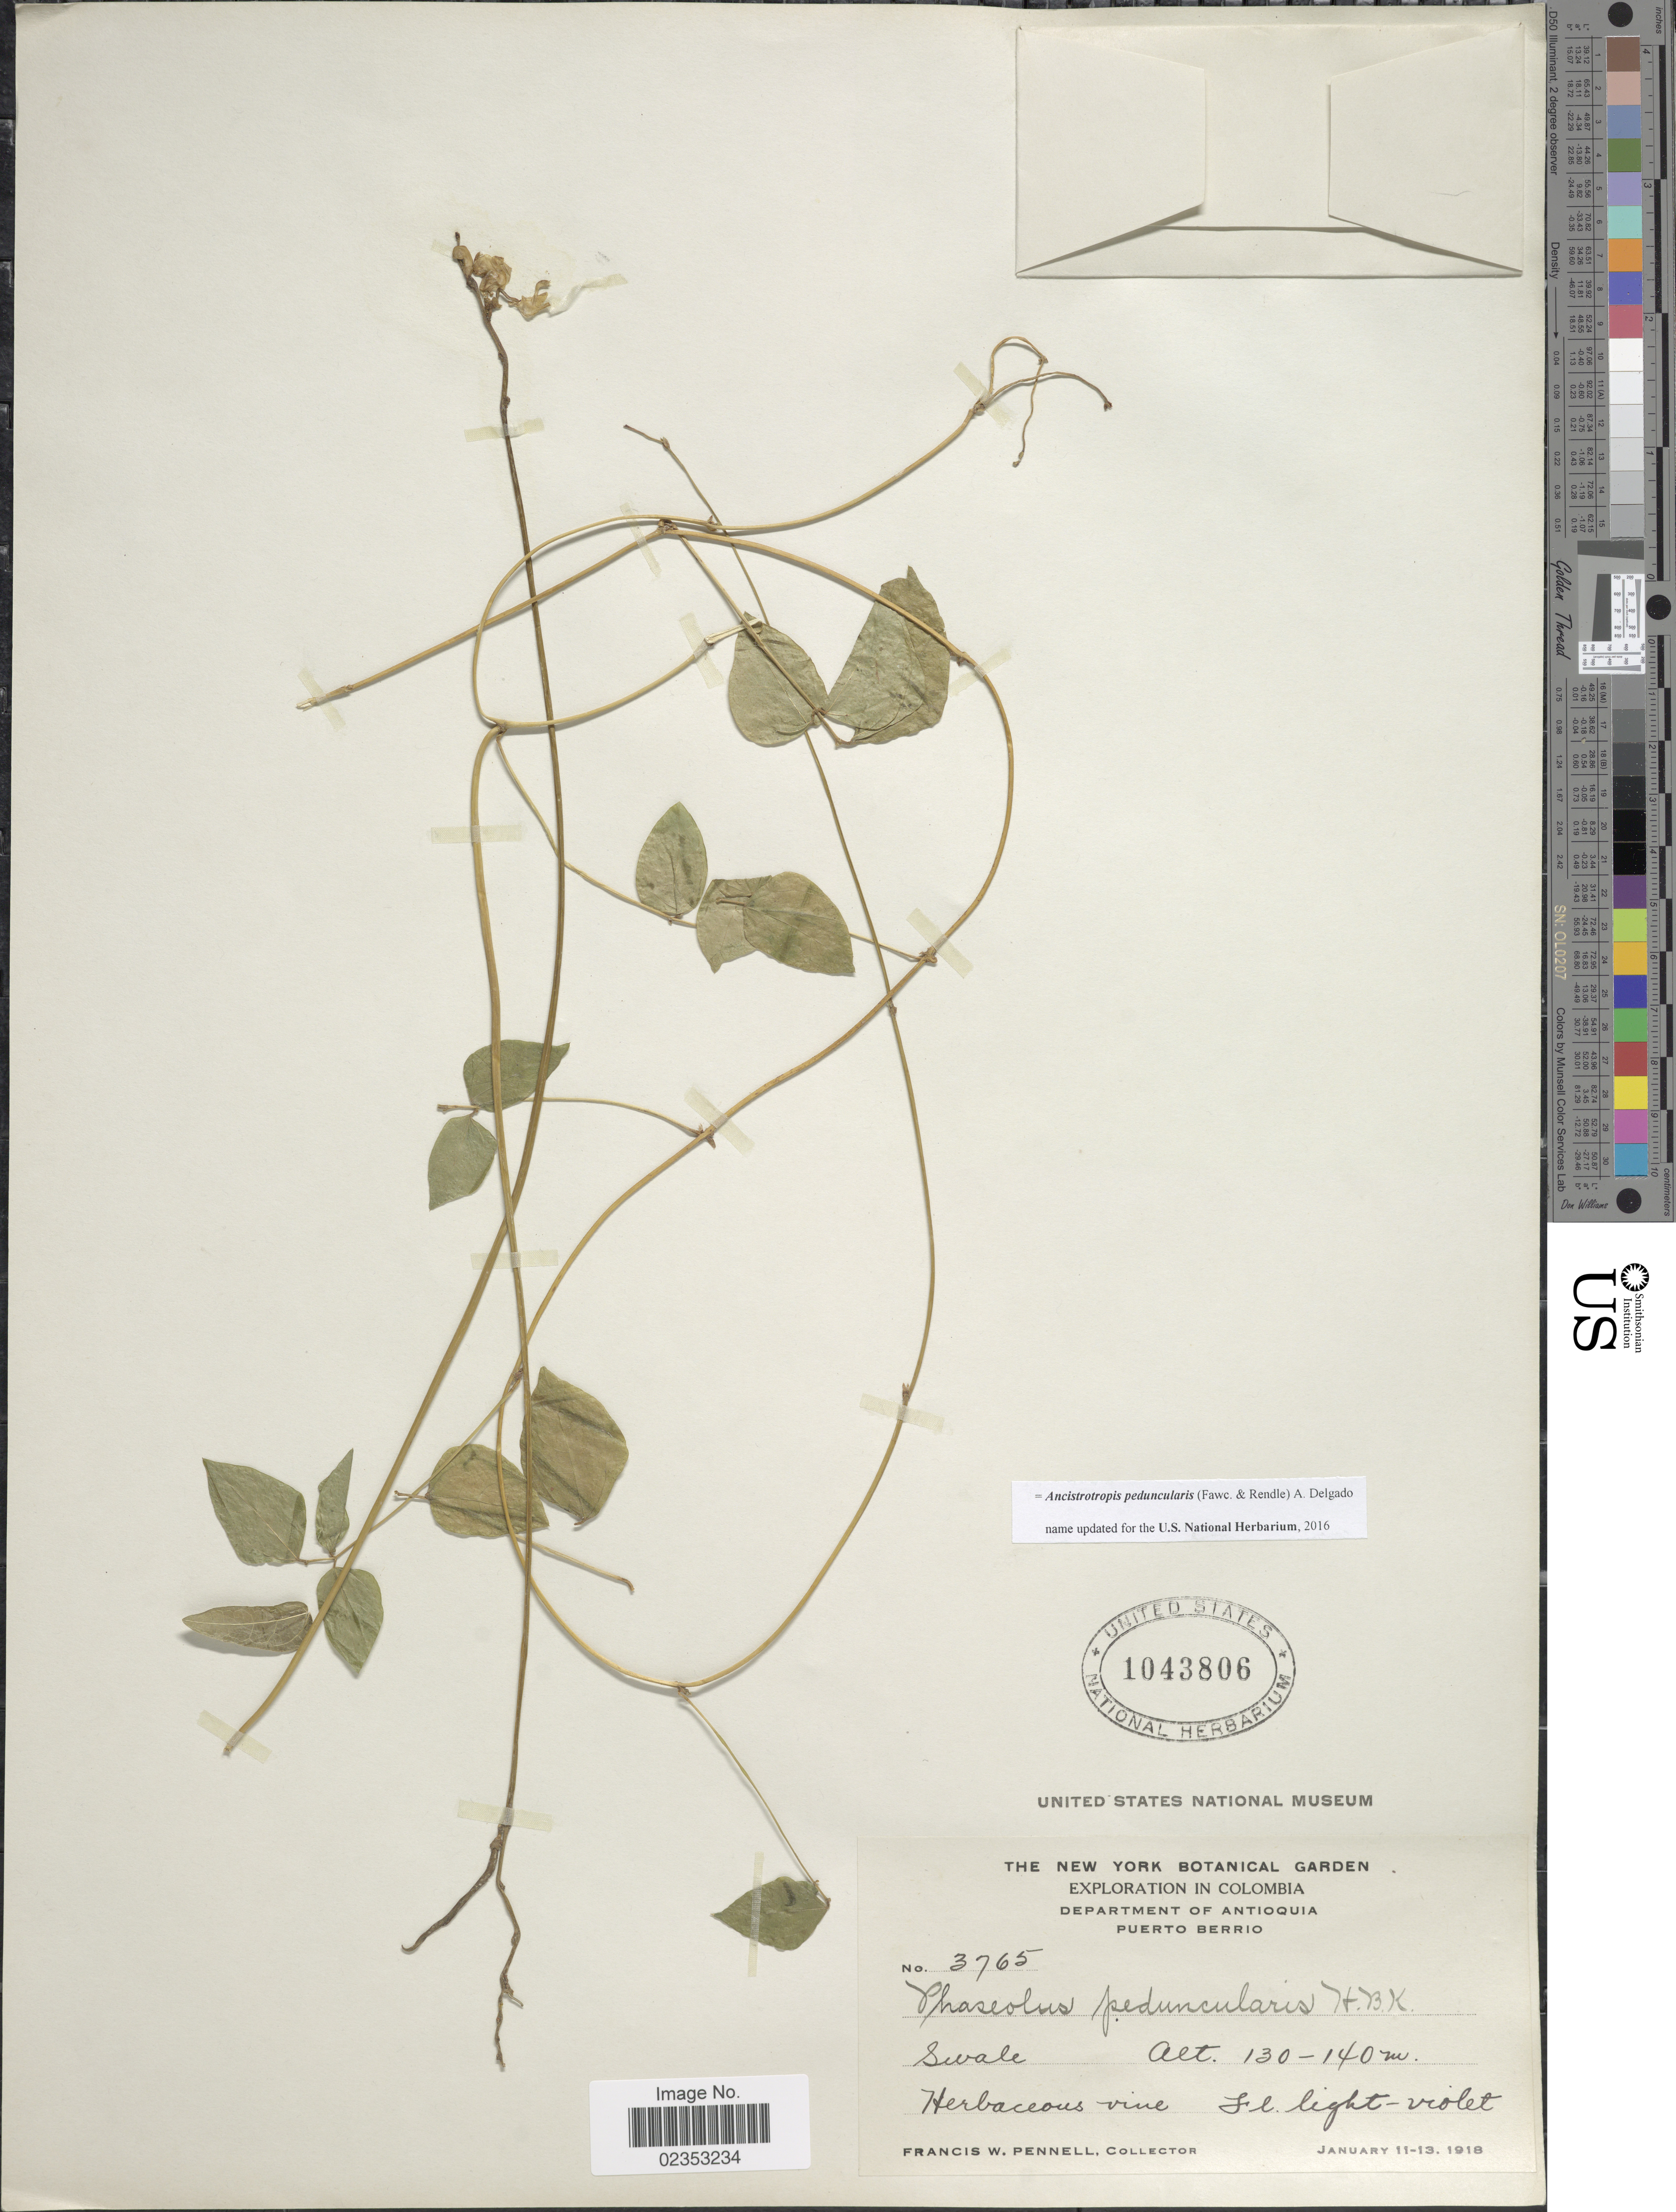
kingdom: Plantae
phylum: Tracheophyta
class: Magnoliopsida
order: Fabales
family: Fabaceae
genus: Ancistrotropis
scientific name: Ancistrotropis peduncularis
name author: (Fawc. & Rendle) A. Delgado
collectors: F. W. Pennell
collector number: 3765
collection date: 1918-01-11/1918-01-13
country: Colombia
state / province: Antioquia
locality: Puerto Berrio. Swale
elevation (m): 130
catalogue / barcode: US 1043806